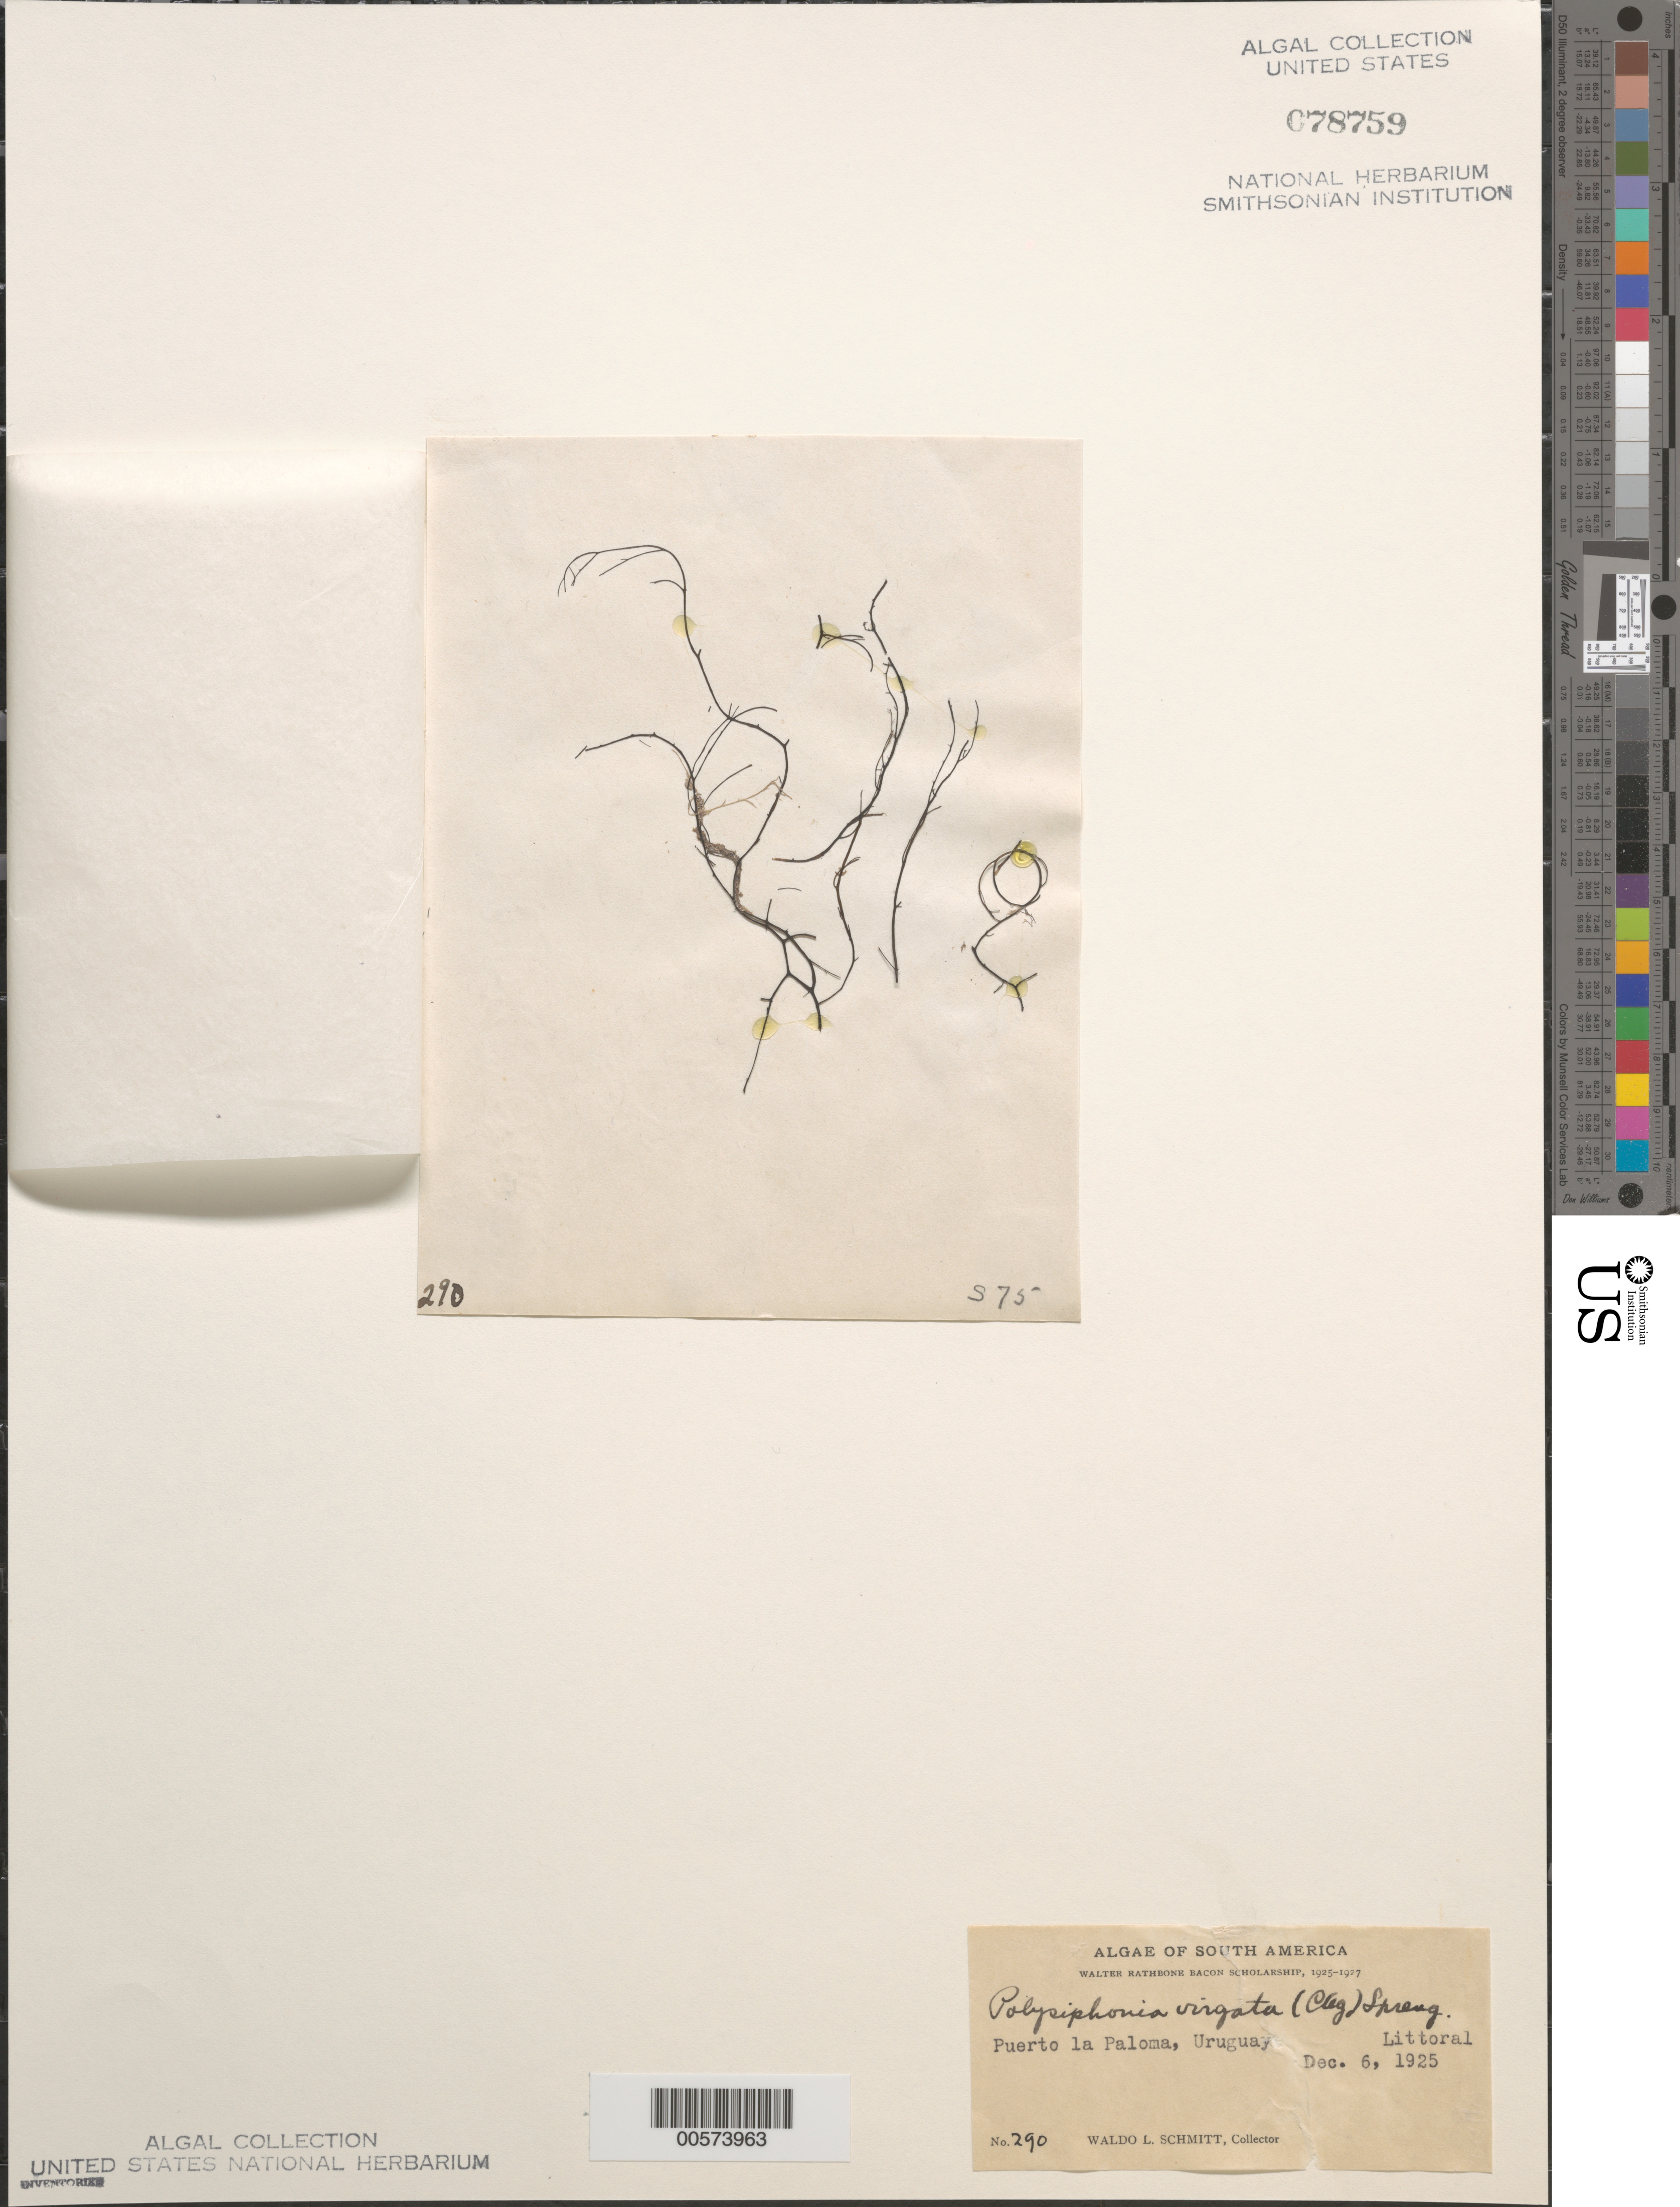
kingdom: Plantae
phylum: Rhodophyta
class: Florideophyceae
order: Ceramiales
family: Rhodomelaceae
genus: Carradoriella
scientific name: Carradoriella virgata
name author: (C. Agardh) P.C. Silva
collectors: W. L. Schmitt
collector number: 290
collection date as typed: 06 Dec 1926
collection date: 1926-12-06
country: Uruguay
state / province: Rocha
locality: Puerto la Paloma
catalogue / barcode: US 78759